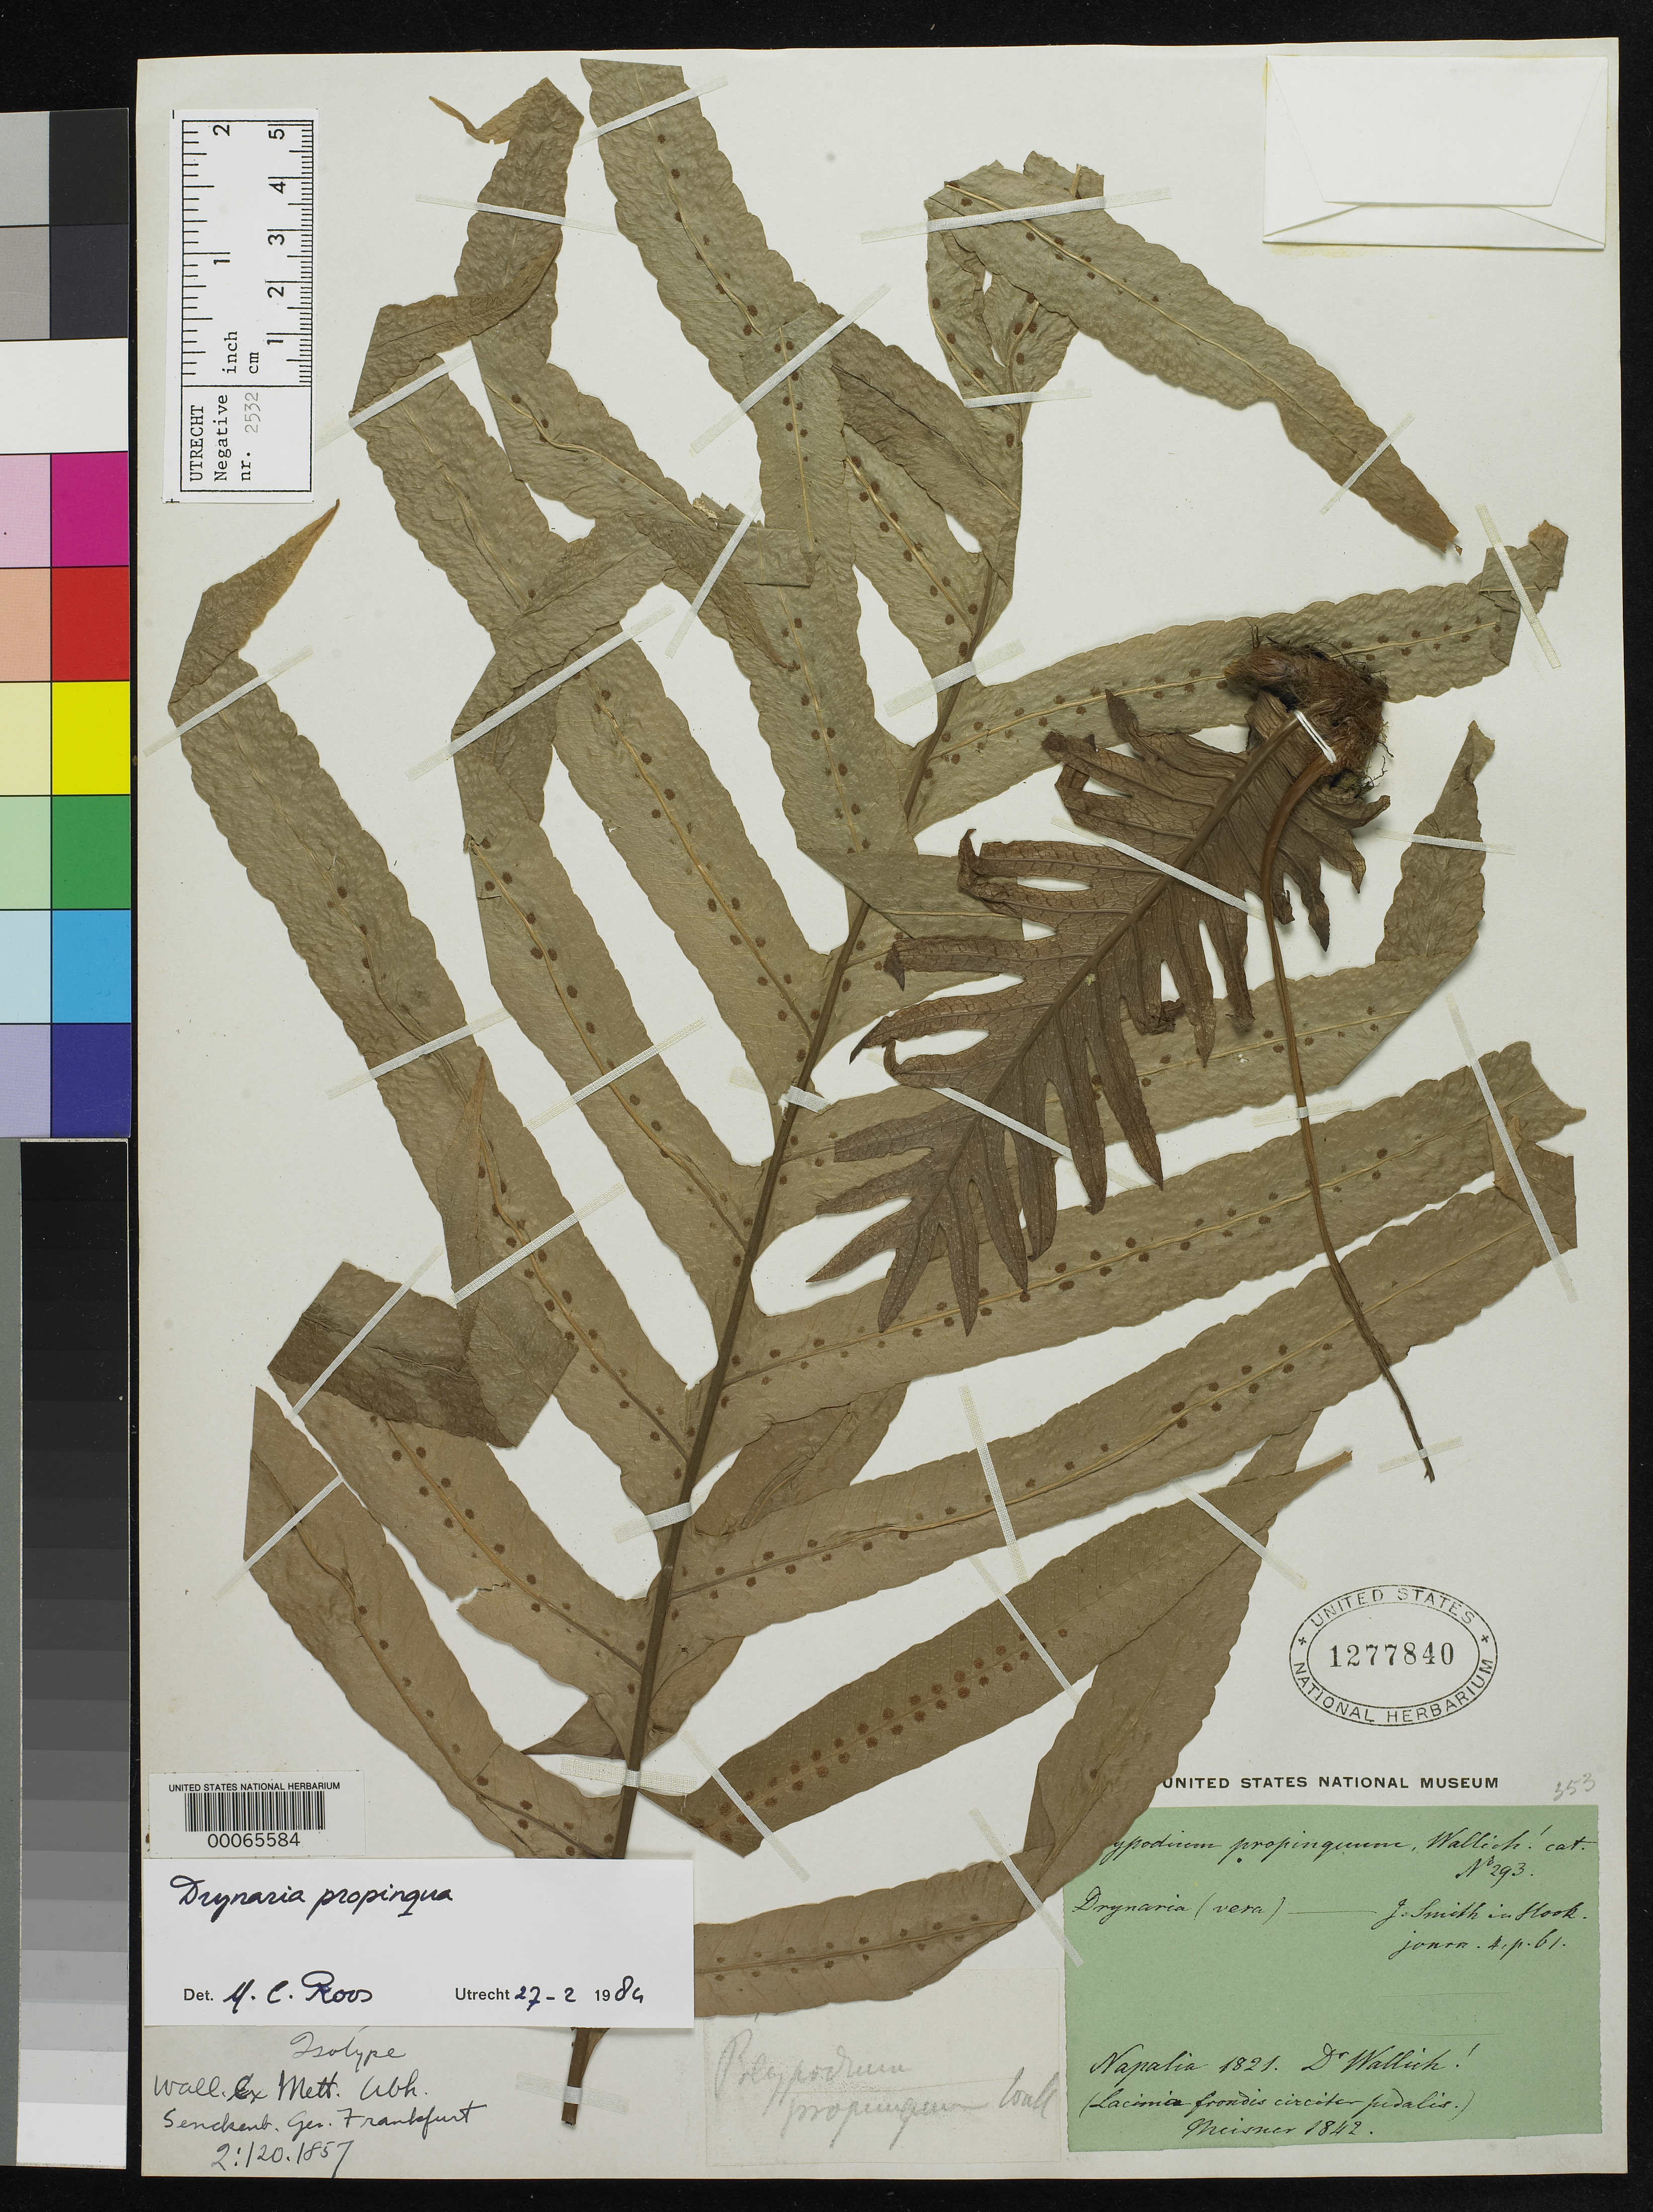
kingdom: Plantae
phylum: Tracheophyta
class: Polypodiopsida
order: Polypodiales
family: Polypodiaceae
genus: Polypodium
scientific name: Polypodium propinguum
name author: Wall. ex Mett.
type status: Type Collection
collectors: N. Wallich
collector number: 293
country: Nepal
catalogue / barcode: US 1277840